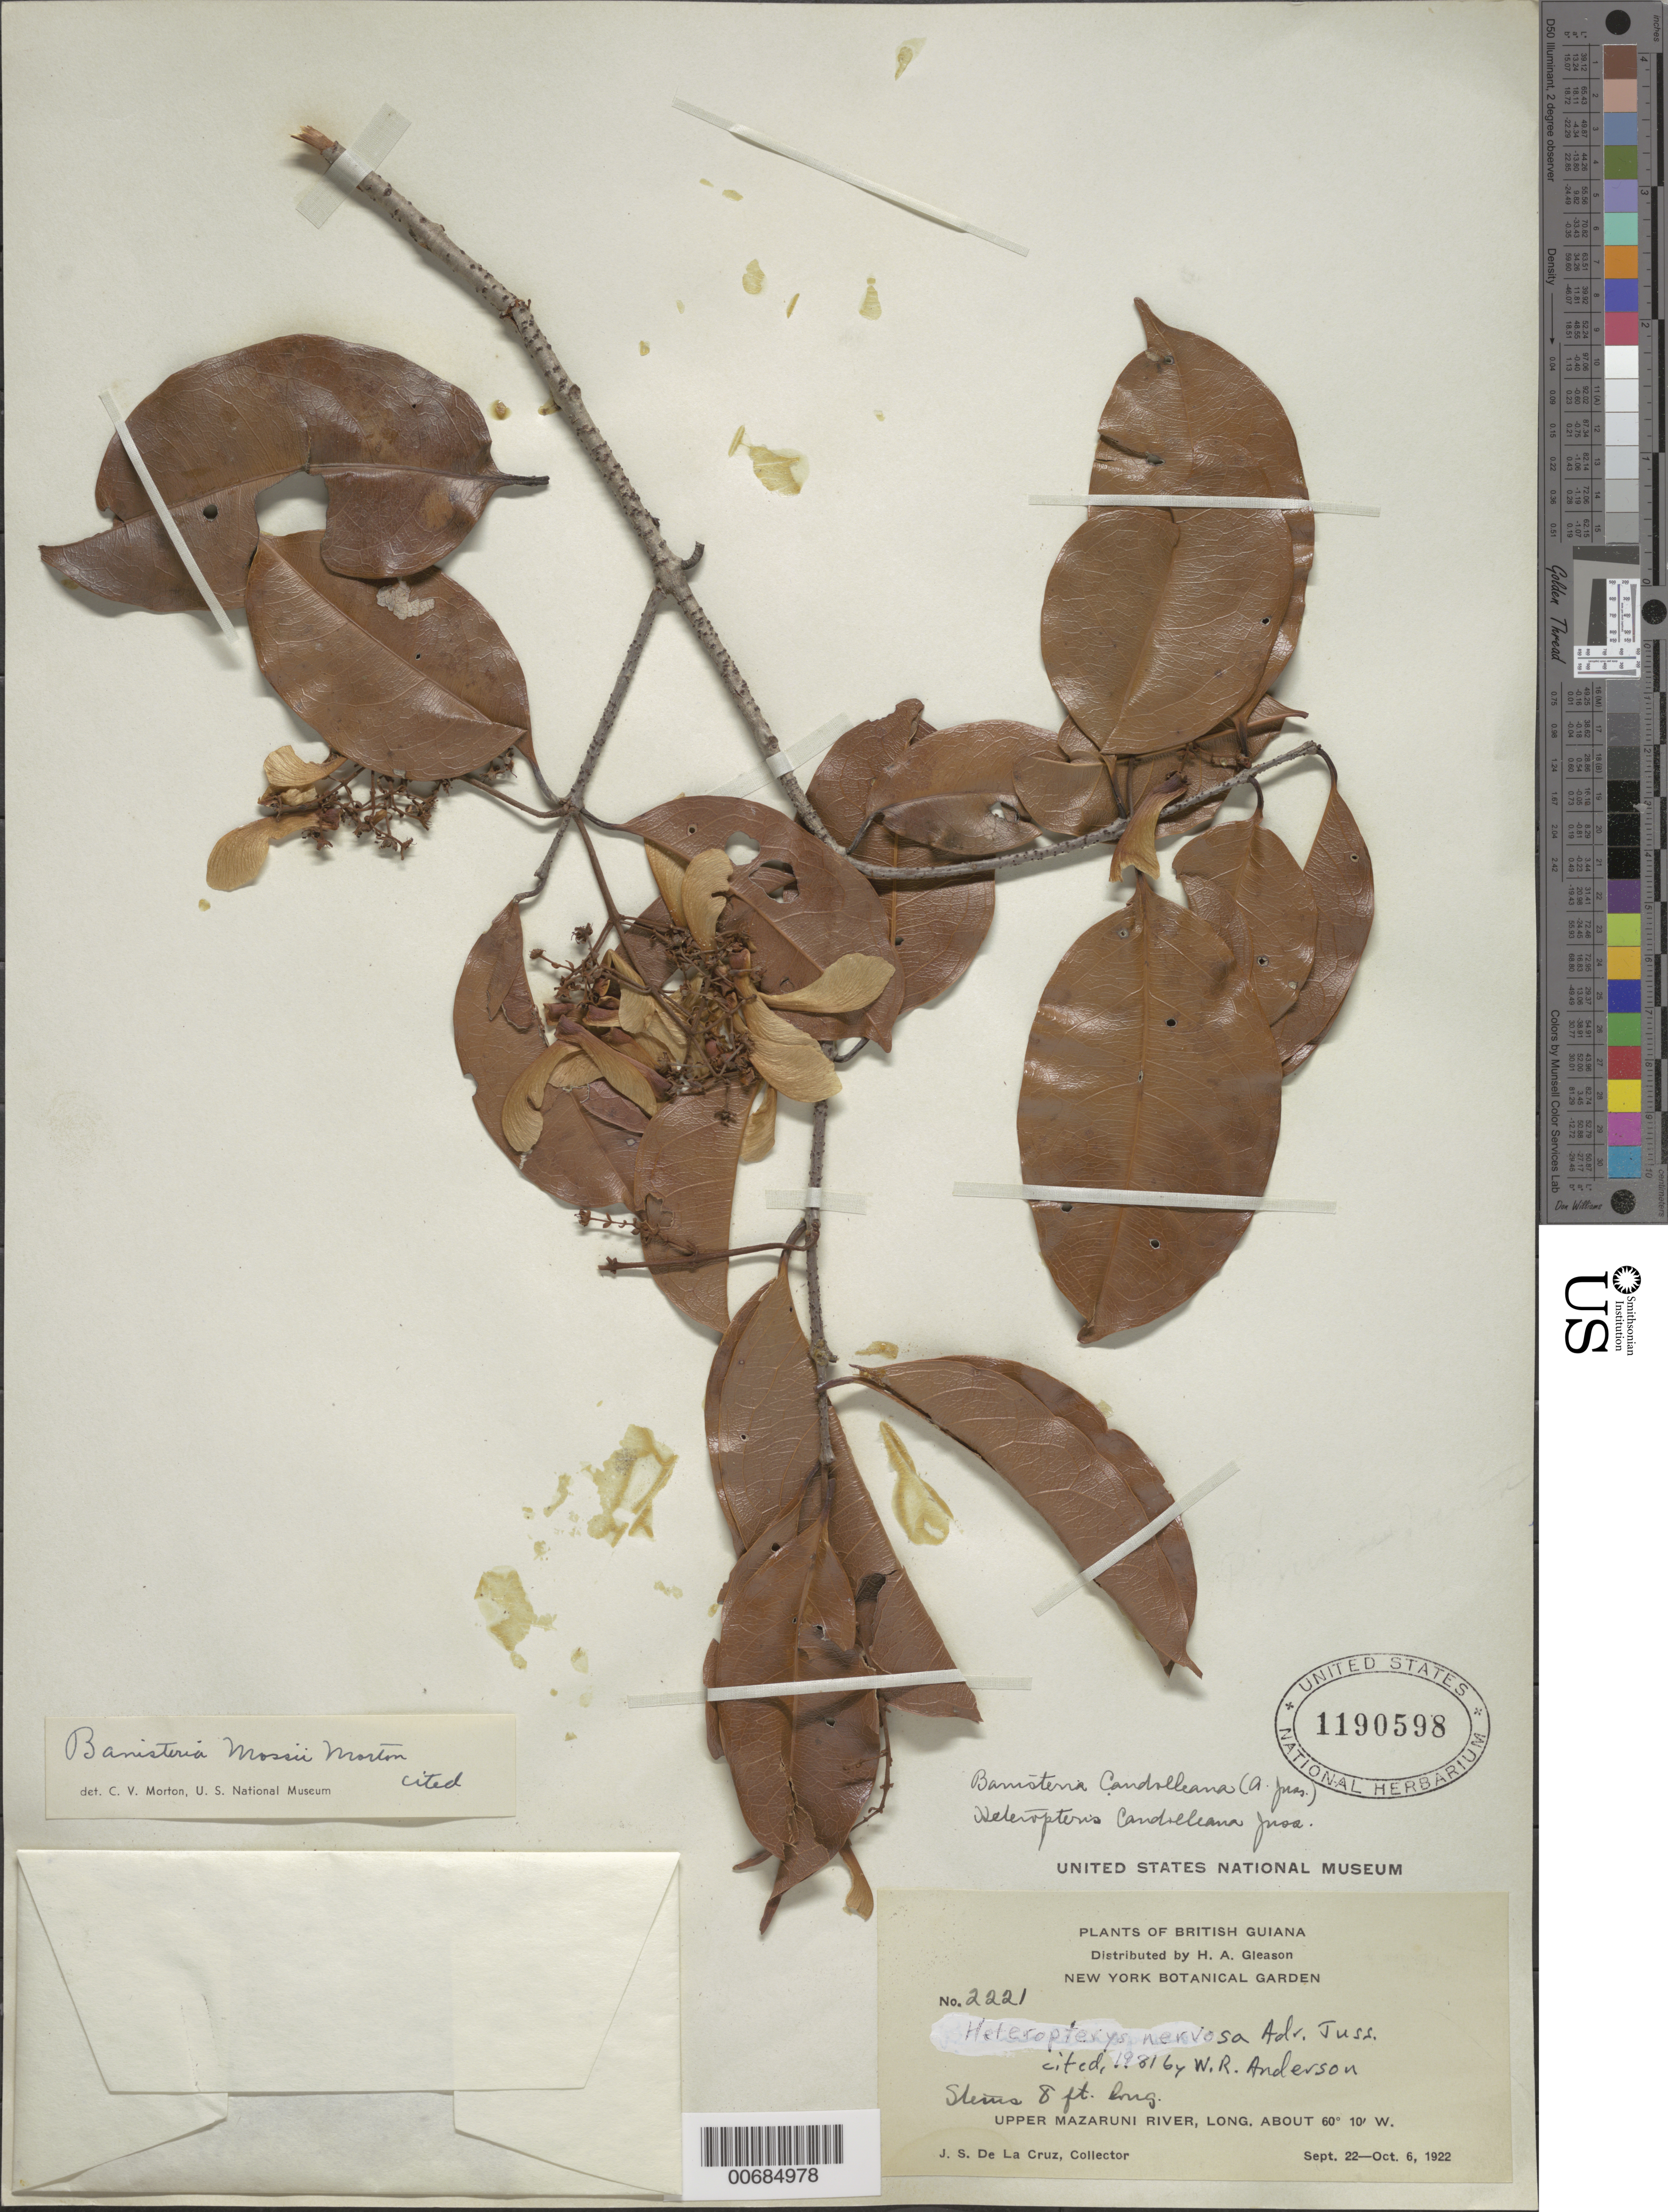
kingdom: Plantae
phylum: Tracheophyta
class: Magnoliopsida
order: Malpighiales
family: Malpighiaceae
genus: Heteropterys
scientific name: Heteropterys nervosa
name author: A. Juss.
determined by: Anderson, W. R., (MICH), University of Michigan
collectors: J. S. de la Cruz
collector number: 2221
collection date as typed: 22-Sep-22 to 6-Oct-22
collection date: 1922-09-22/1922-10-06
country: Guyana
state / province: Cuyuni-Mazaruni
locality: Upper Mazaruni R.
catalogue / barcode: US 1190598